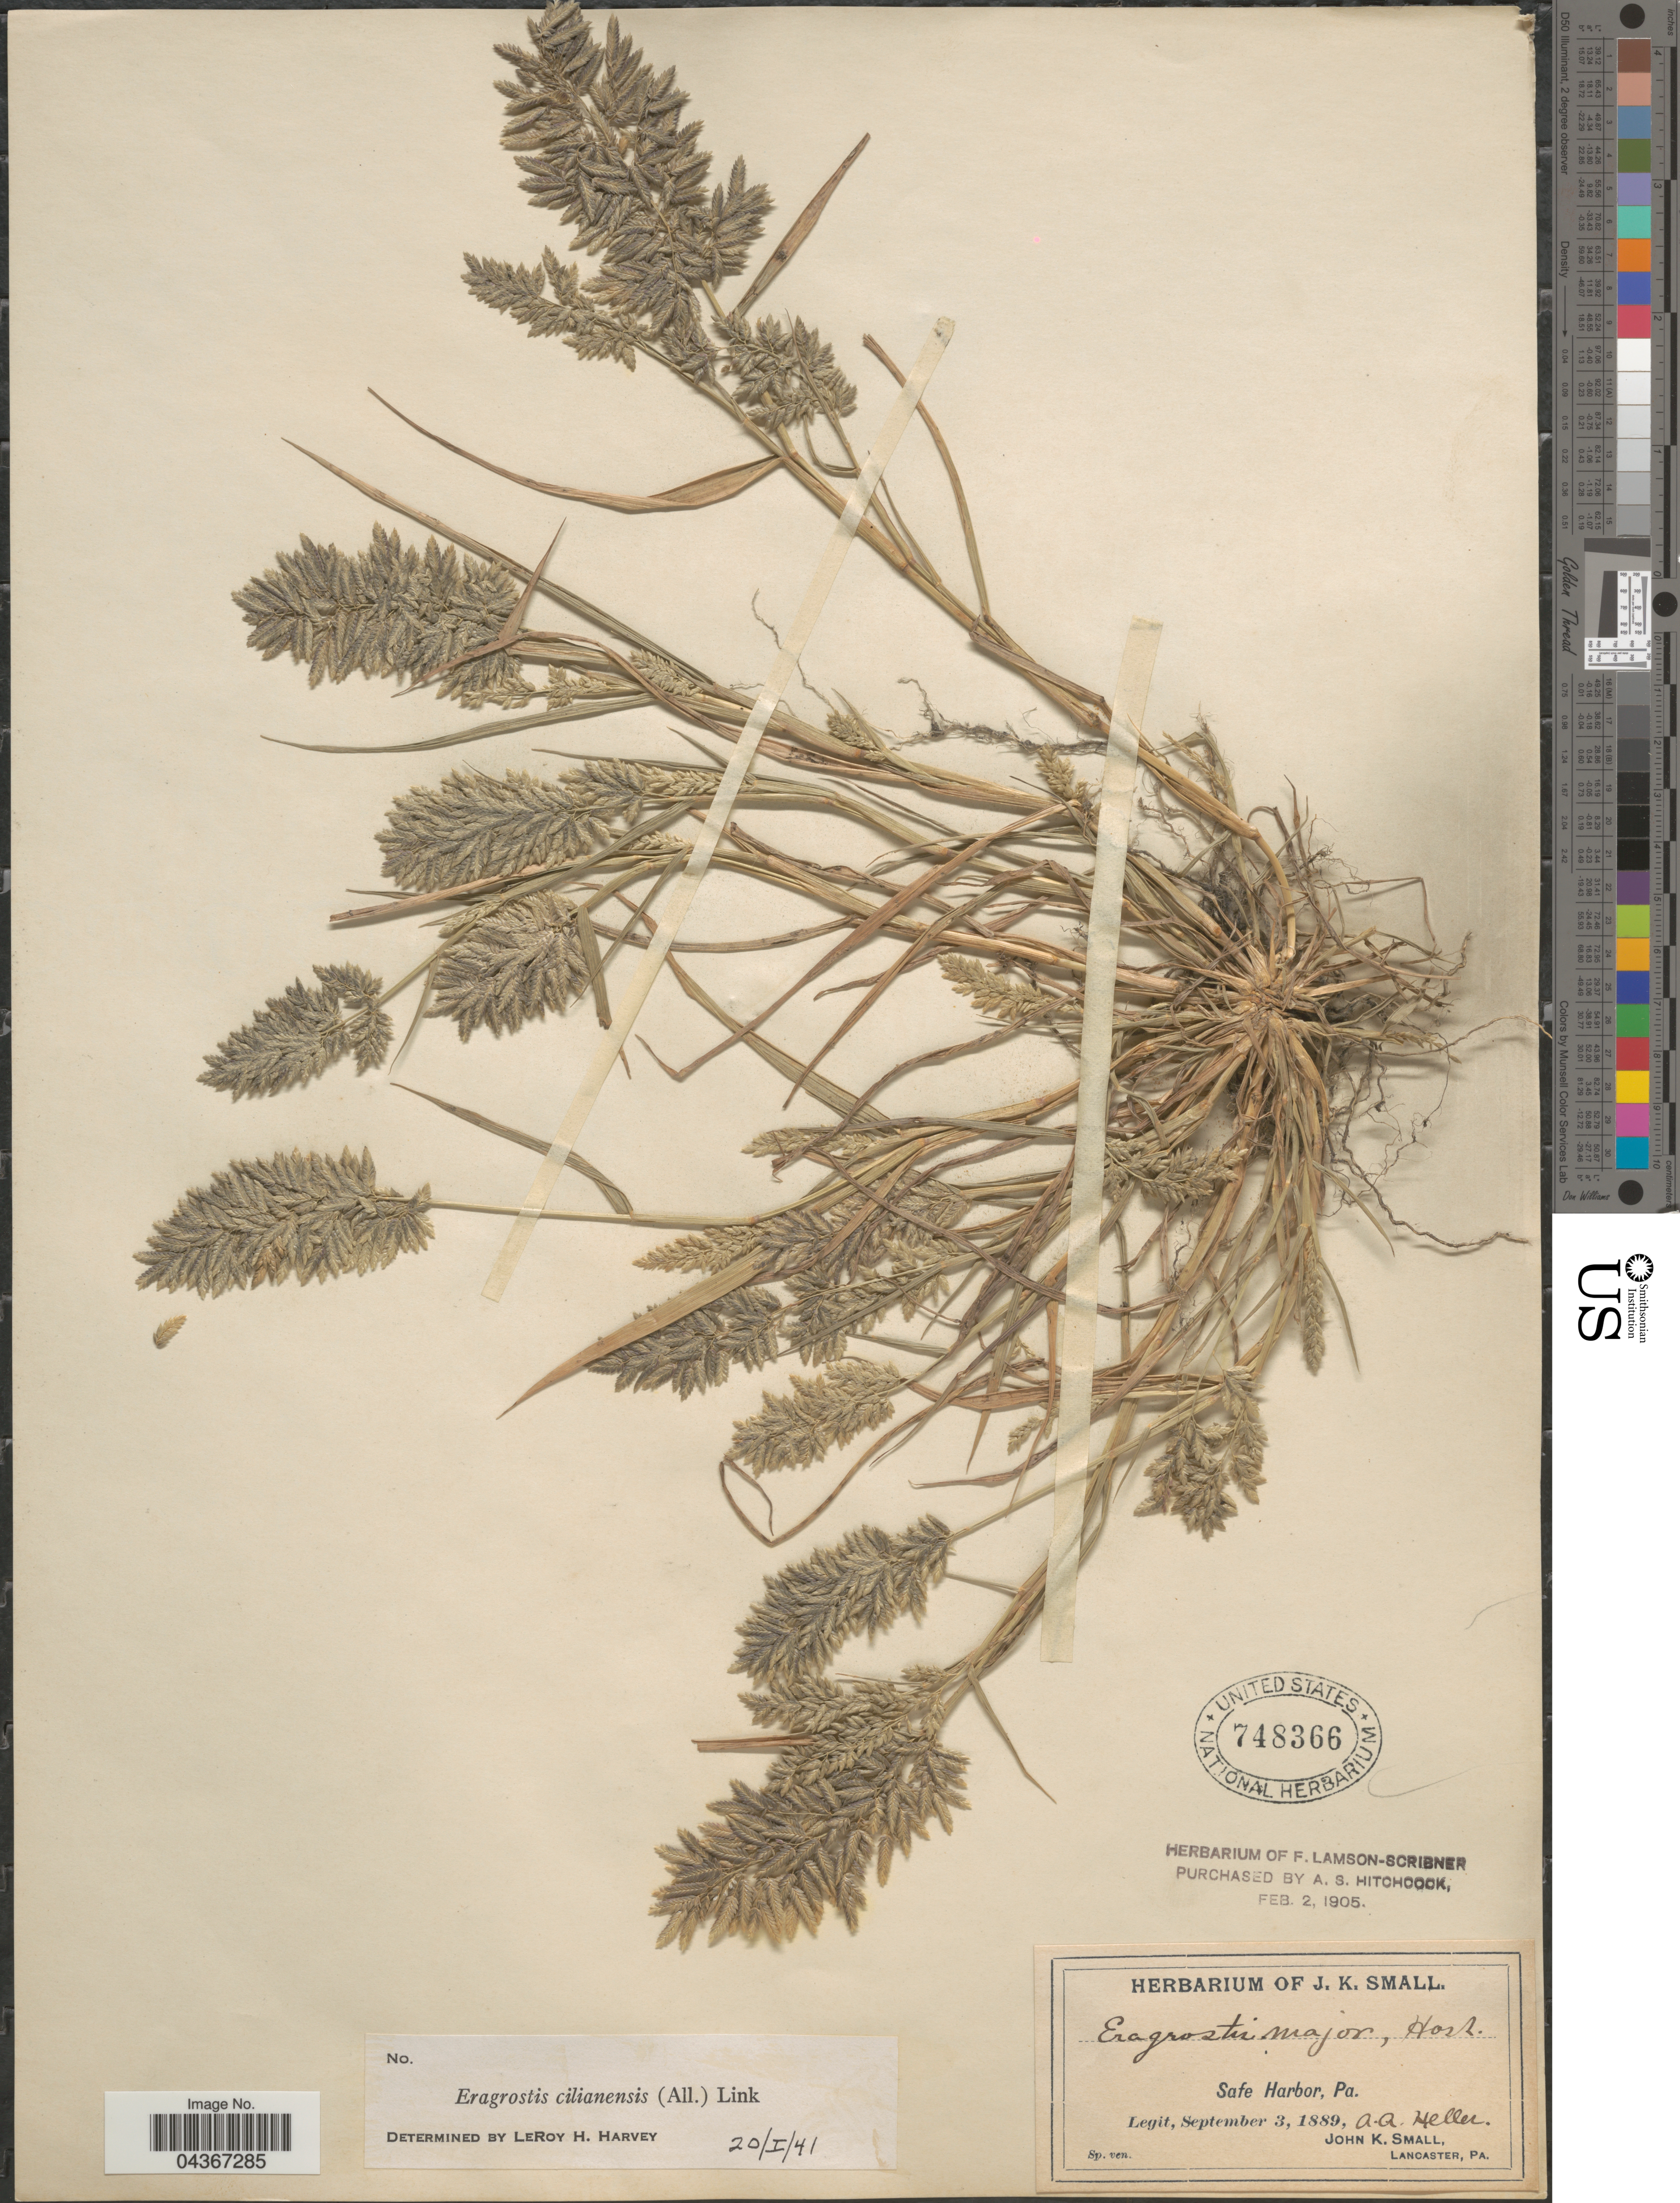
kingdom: Plantae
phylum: Tracheophyta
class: Liliopsida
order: Poales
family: Poaceae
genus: Eragrostis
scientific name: Eragrostis cilianensis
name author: (Bellardi) Vignolo ex Janch.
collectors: A. A. Heller & J. K. Small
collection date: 1889-09-03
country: United States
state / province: Pennsylvania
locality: Safe Harbor.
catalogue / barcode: US 748366